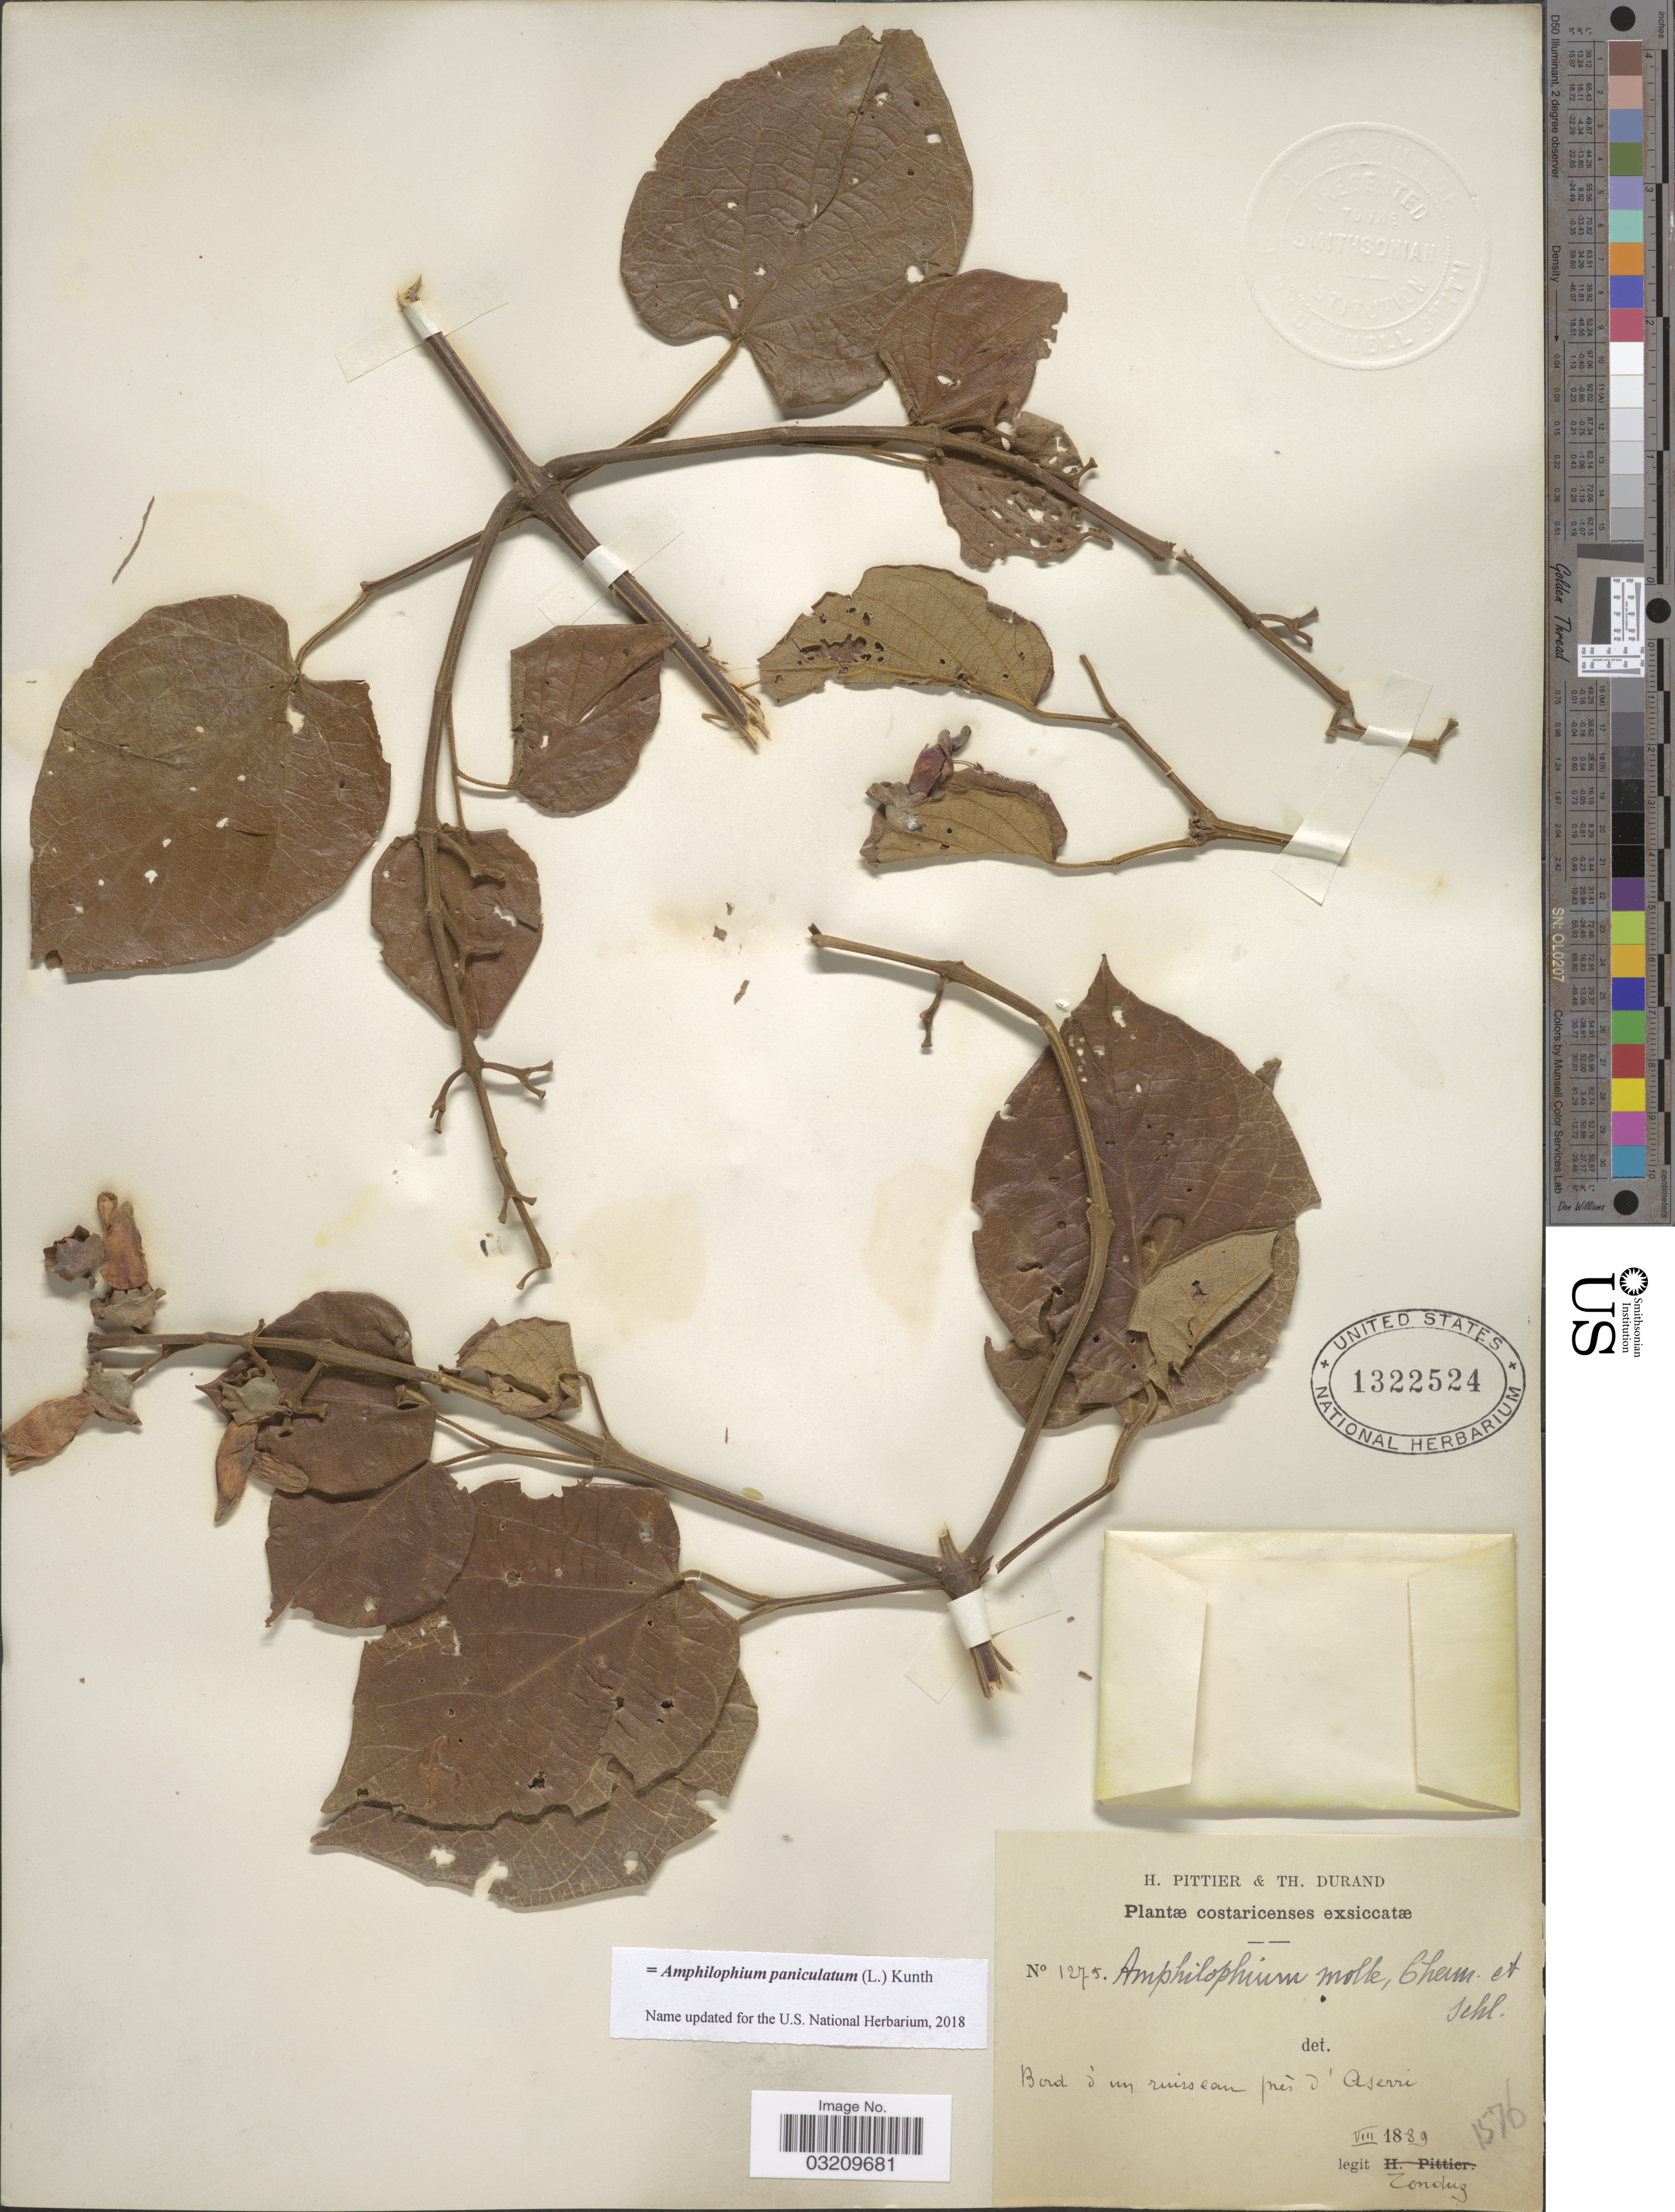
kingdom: Plantae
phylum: Tracheophyta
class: Magnoliopsida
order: Lamiales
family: Bignoniaceae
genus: Amphilophium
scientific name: Amphilophium paniculatum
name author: (L.) Kunth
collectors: Tonduz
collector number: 1275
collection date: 1889-08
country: Costa Rica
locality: Bord d' un ruisseau prés d' Aserri.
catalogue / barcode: US 1322524